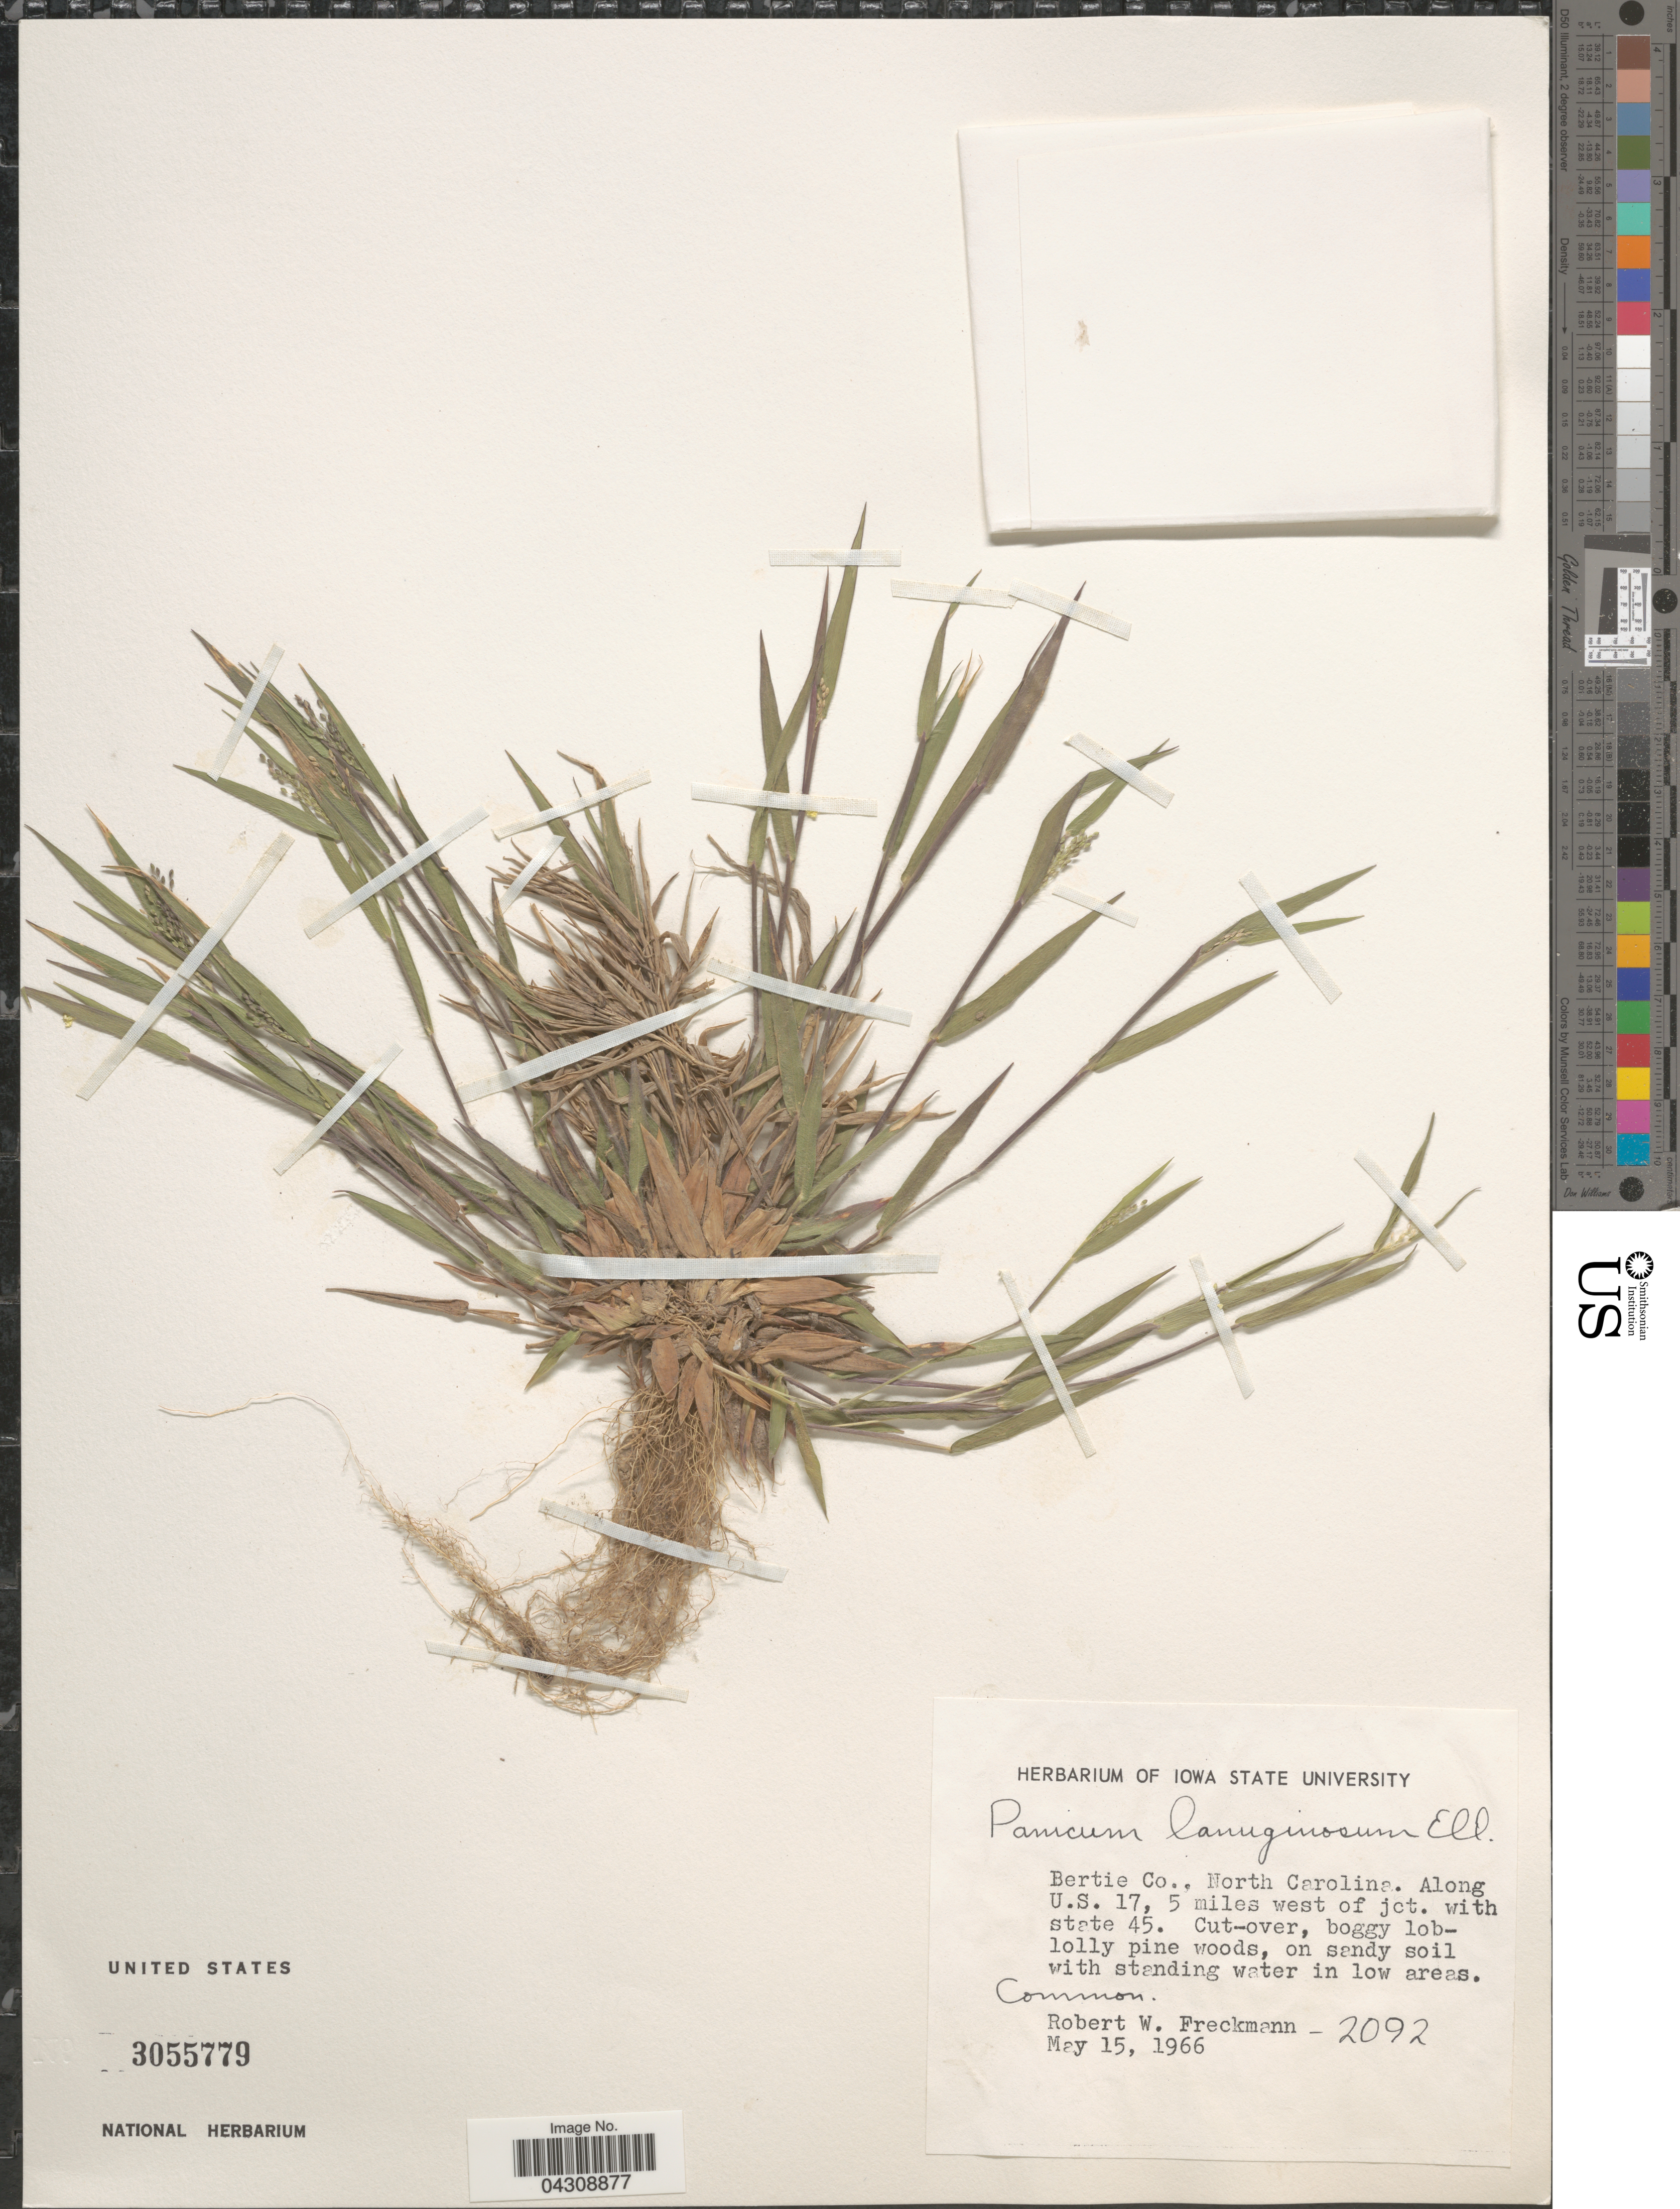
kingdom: Plantae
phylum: Tracheophyta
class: Liliopsida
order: Poales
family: Poaceae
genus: Dichanthelium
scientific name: Dichanthelium acuminatum var. acuminatum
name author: (Sw.) Gould & C.A. Clark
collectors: R. Freckmann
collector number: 2092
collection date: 1966-05-15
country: United States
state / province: North Carolina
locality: Bertie Co., Along U.S. 17, 5 miles west of jct. with state 45. Cut-over, boggy loblolly pine woods, on sandy soil with standing water in low areas.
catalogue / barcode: US 3055779